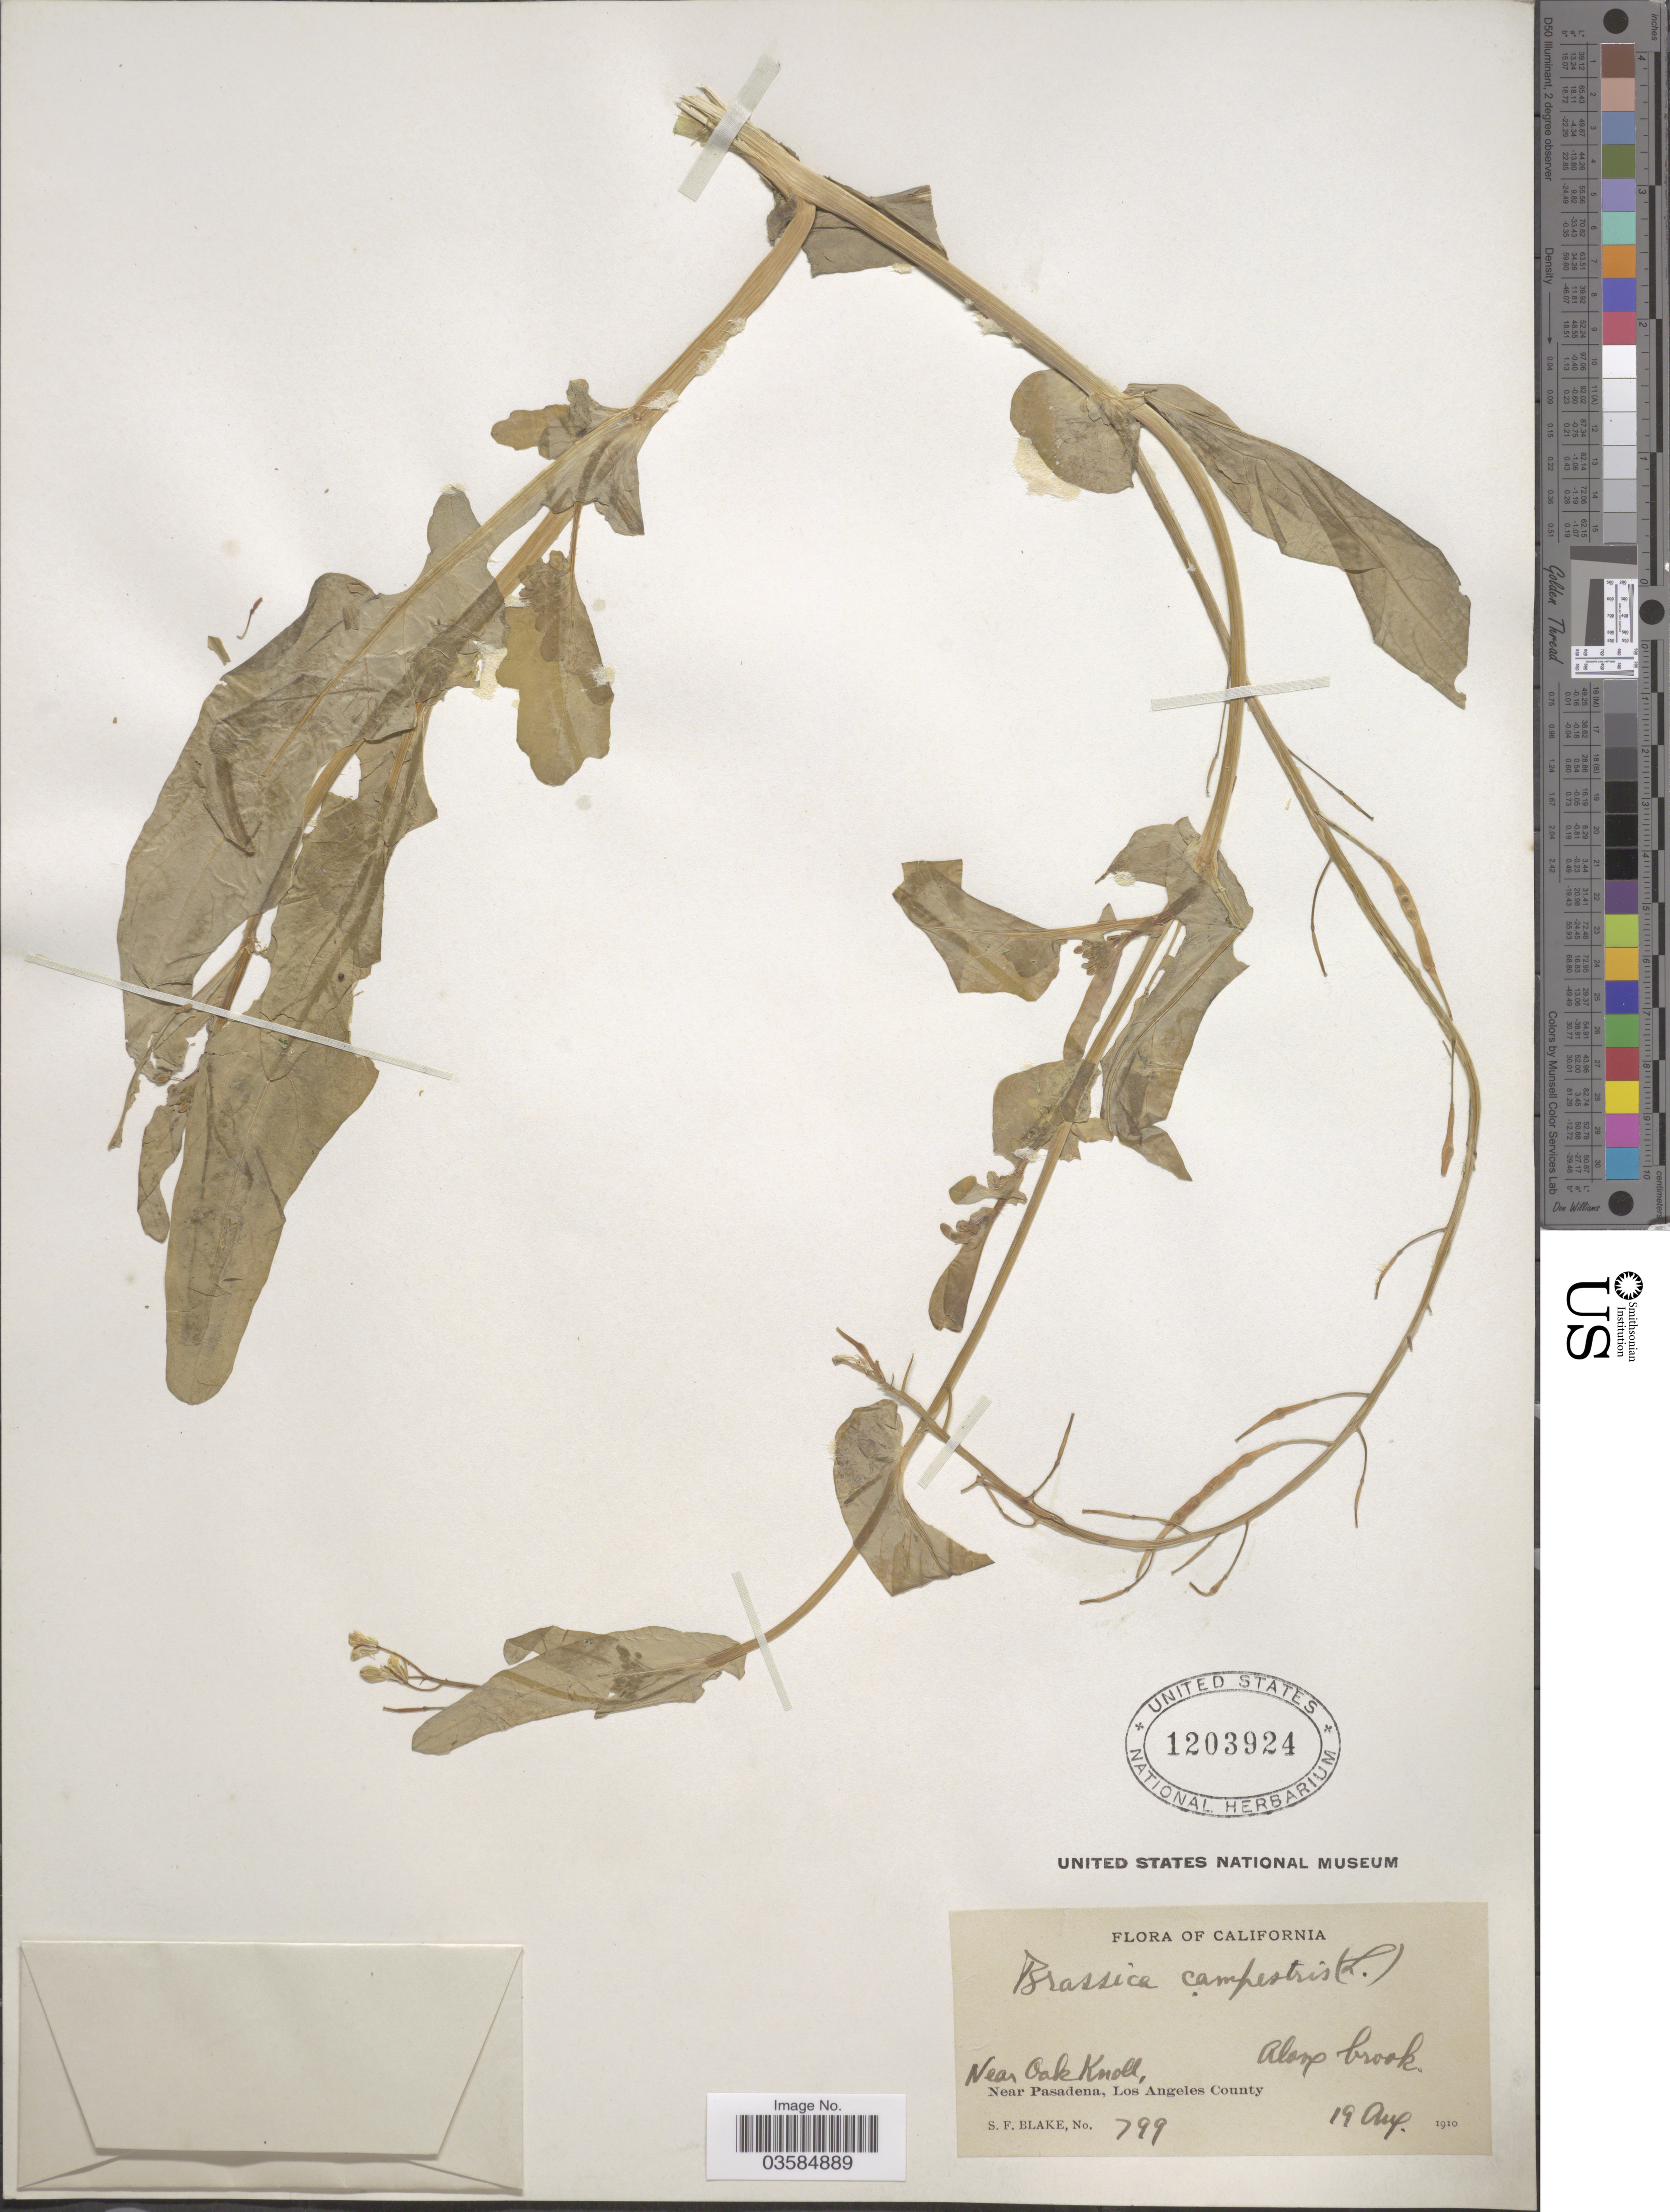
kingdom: Plantae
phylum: Tracheophyta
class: Magnoliopsida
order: Brassicales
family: Brassicaceae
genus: Brassica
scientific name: Brassica campestris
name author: L.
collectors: S. Blake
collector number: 799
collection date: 1910-08-19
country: United States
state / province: California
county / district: Los Angeles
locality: Near Oak Knoll, Near Pasadena, Los Angeles County. Along brook.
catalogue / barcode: US 1203924